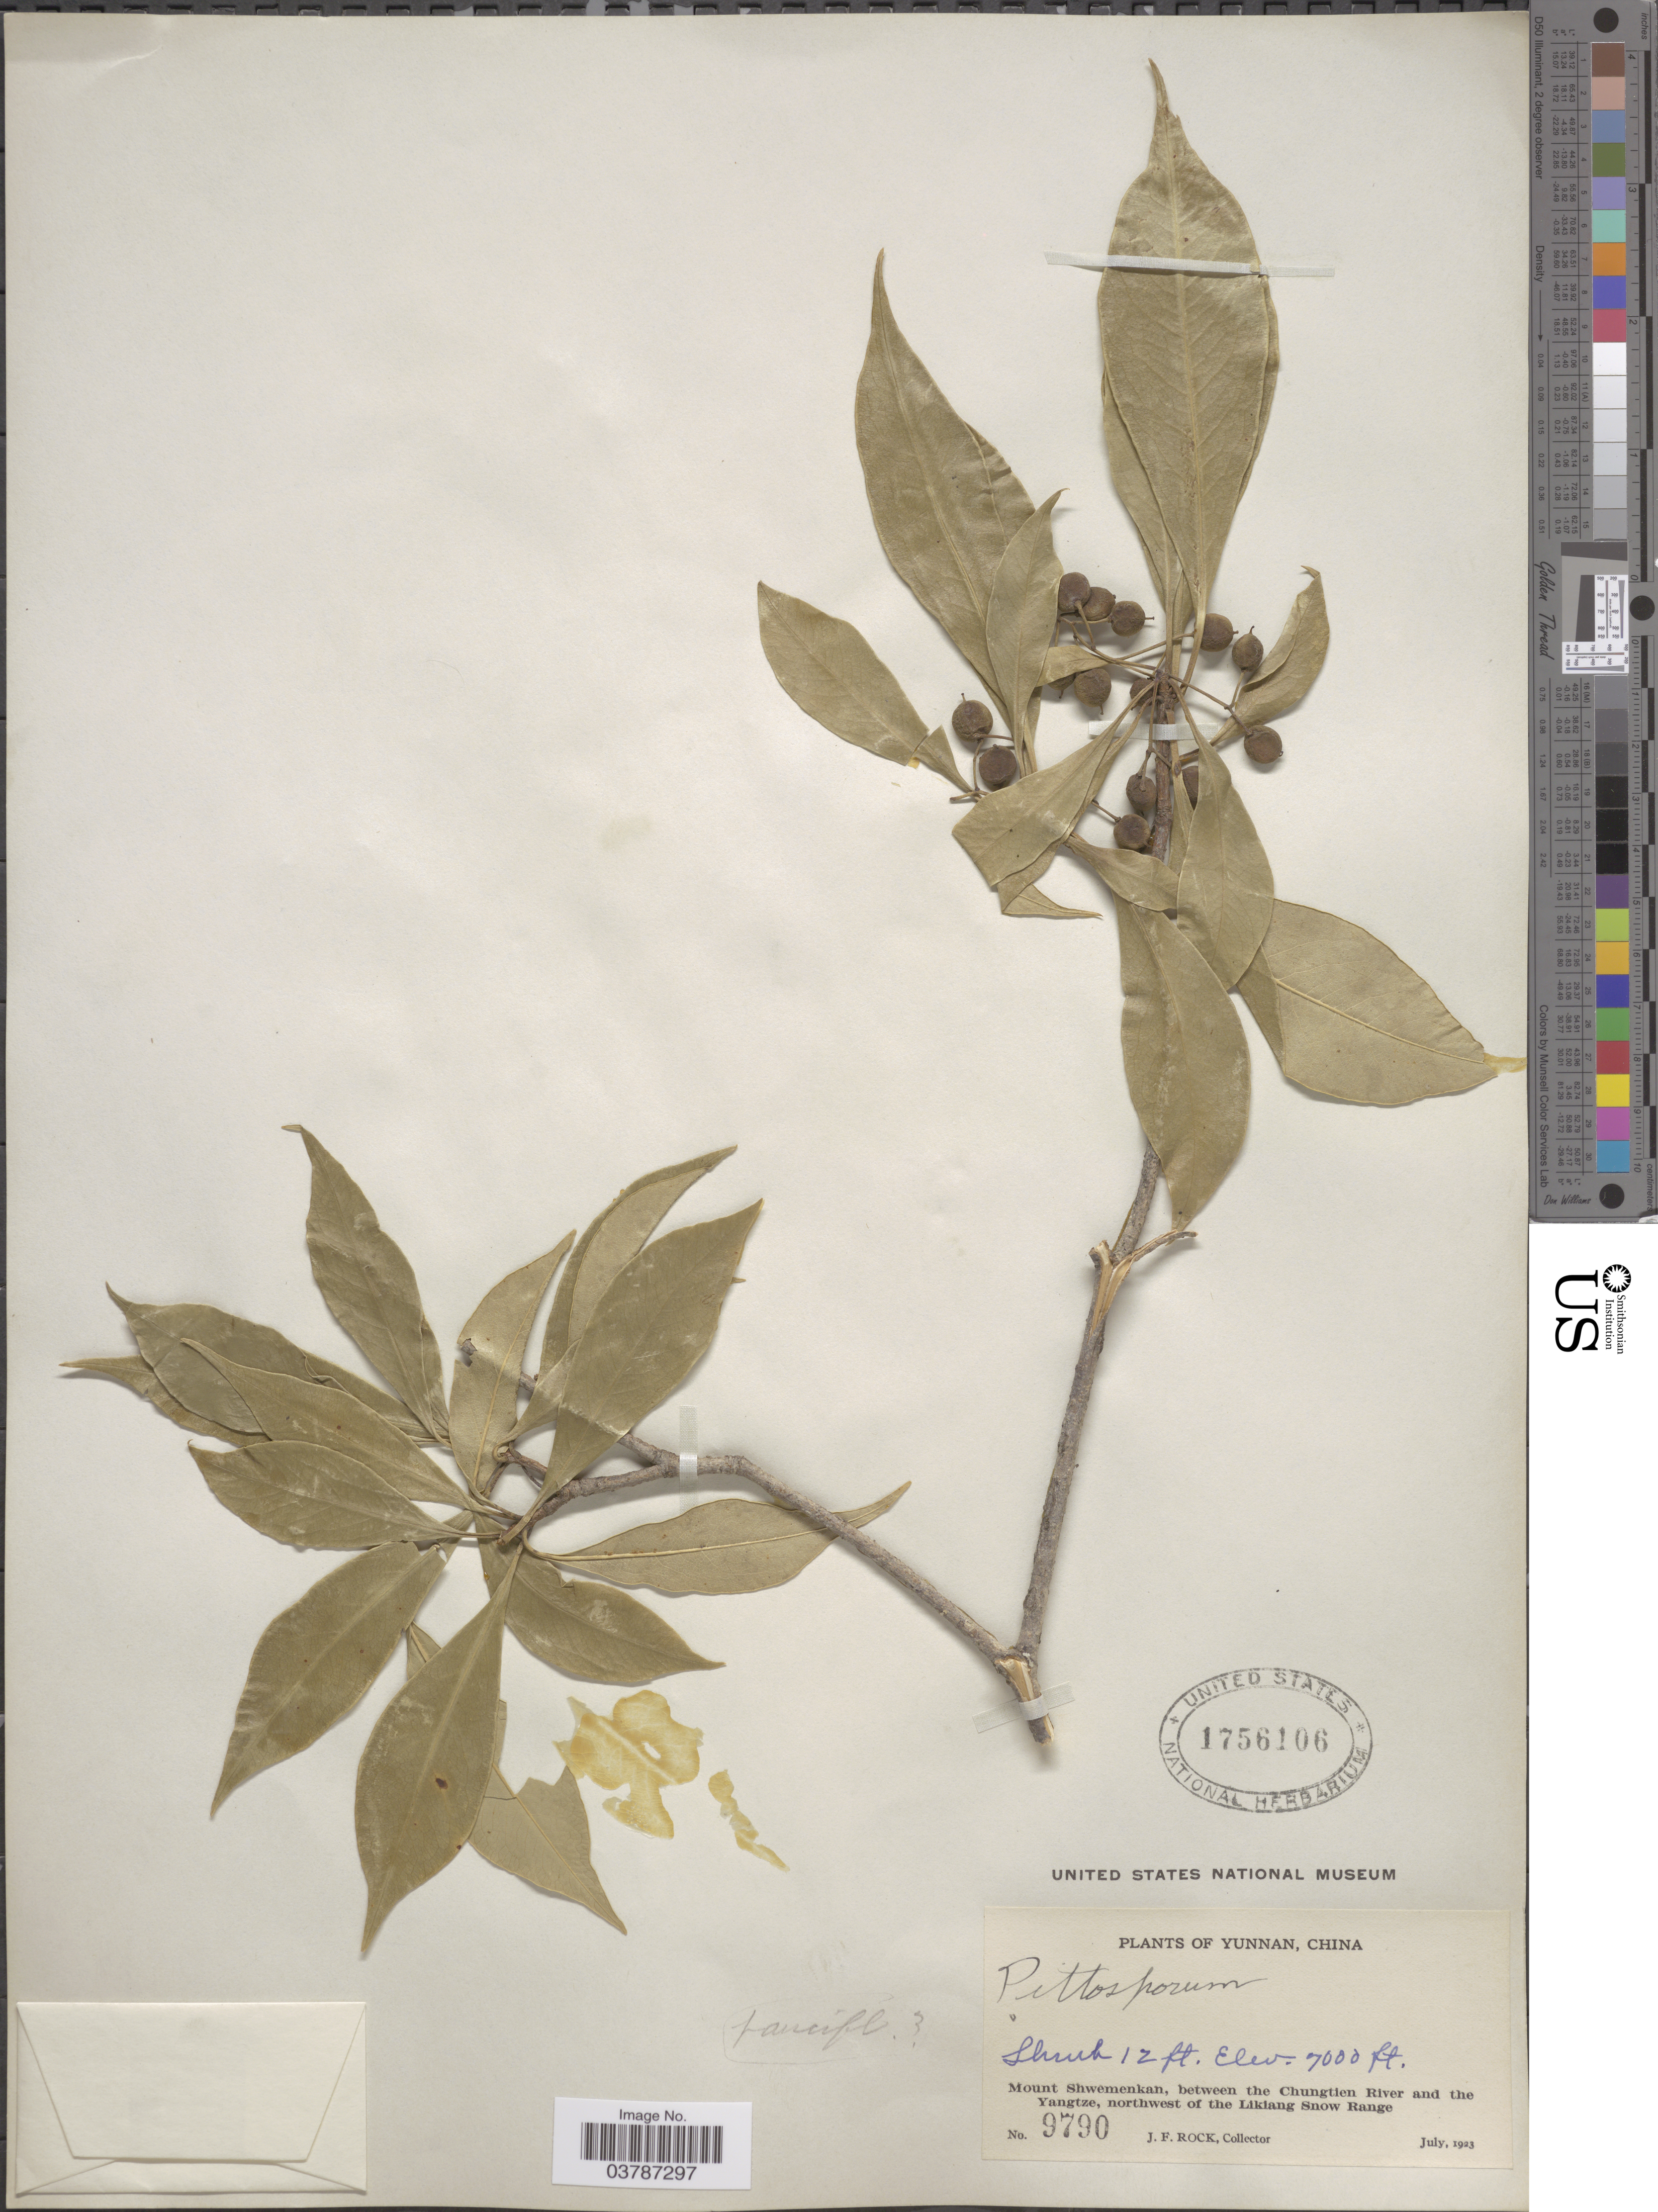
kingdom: Plantae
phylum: Tracheophyta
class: Magnoliopsida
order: Apiales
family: Pittosporaceae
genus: Pittosporum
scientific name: Pittosporum sp.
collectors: J. Rock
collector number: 9790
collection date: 1923-07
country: China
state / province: Yunnan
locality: Mount Shwemenkan, between the Chungtien River and the Yangtze, northwest of the Likiang Snow Range.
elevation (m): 2134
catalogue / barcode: US 1756106